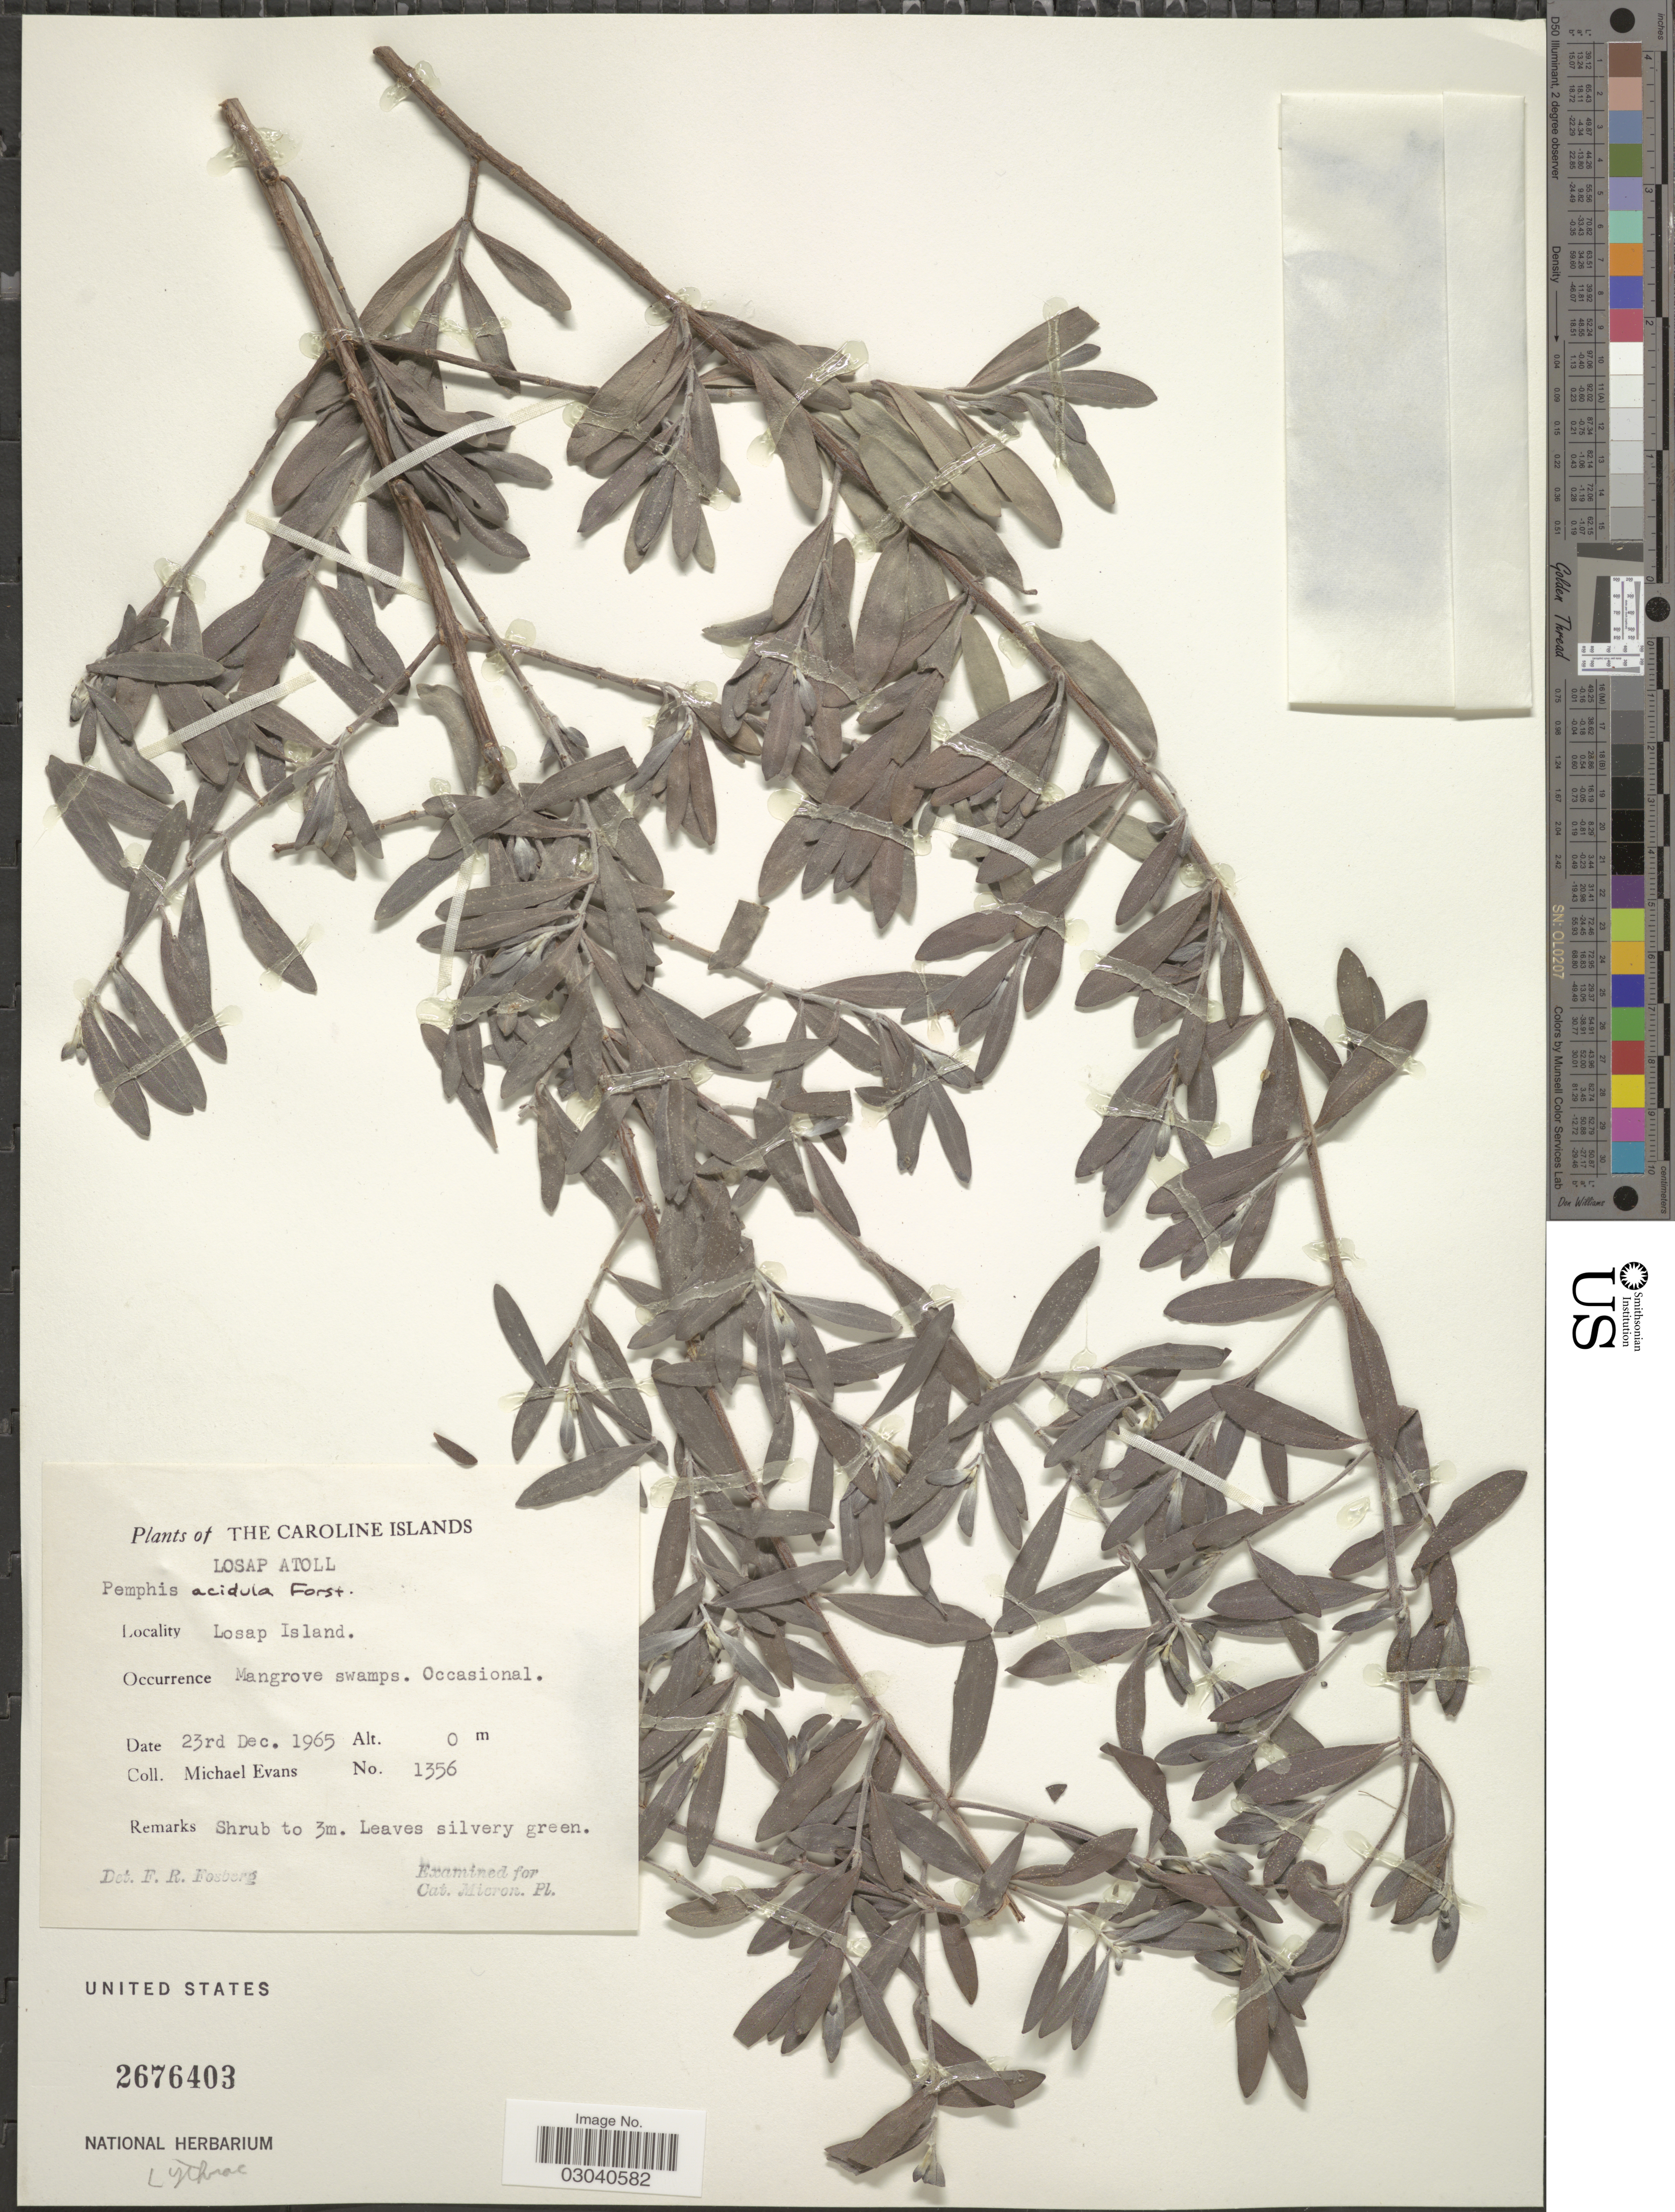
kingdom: Plantae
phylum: Tracheophyta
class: Magnoliopsida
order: Myrtales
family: Lythraceae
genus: Pemphis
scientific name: Pemphis acidula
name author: J.R. Forst. & G. Forst.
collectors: M. Evans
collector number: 1356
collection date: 1965-12-23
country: Micronesia, Federated States of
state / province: Truk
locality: The Caroline Islands. Losap Atoll. Losap Island.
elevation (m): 0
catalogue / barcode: US 2676403